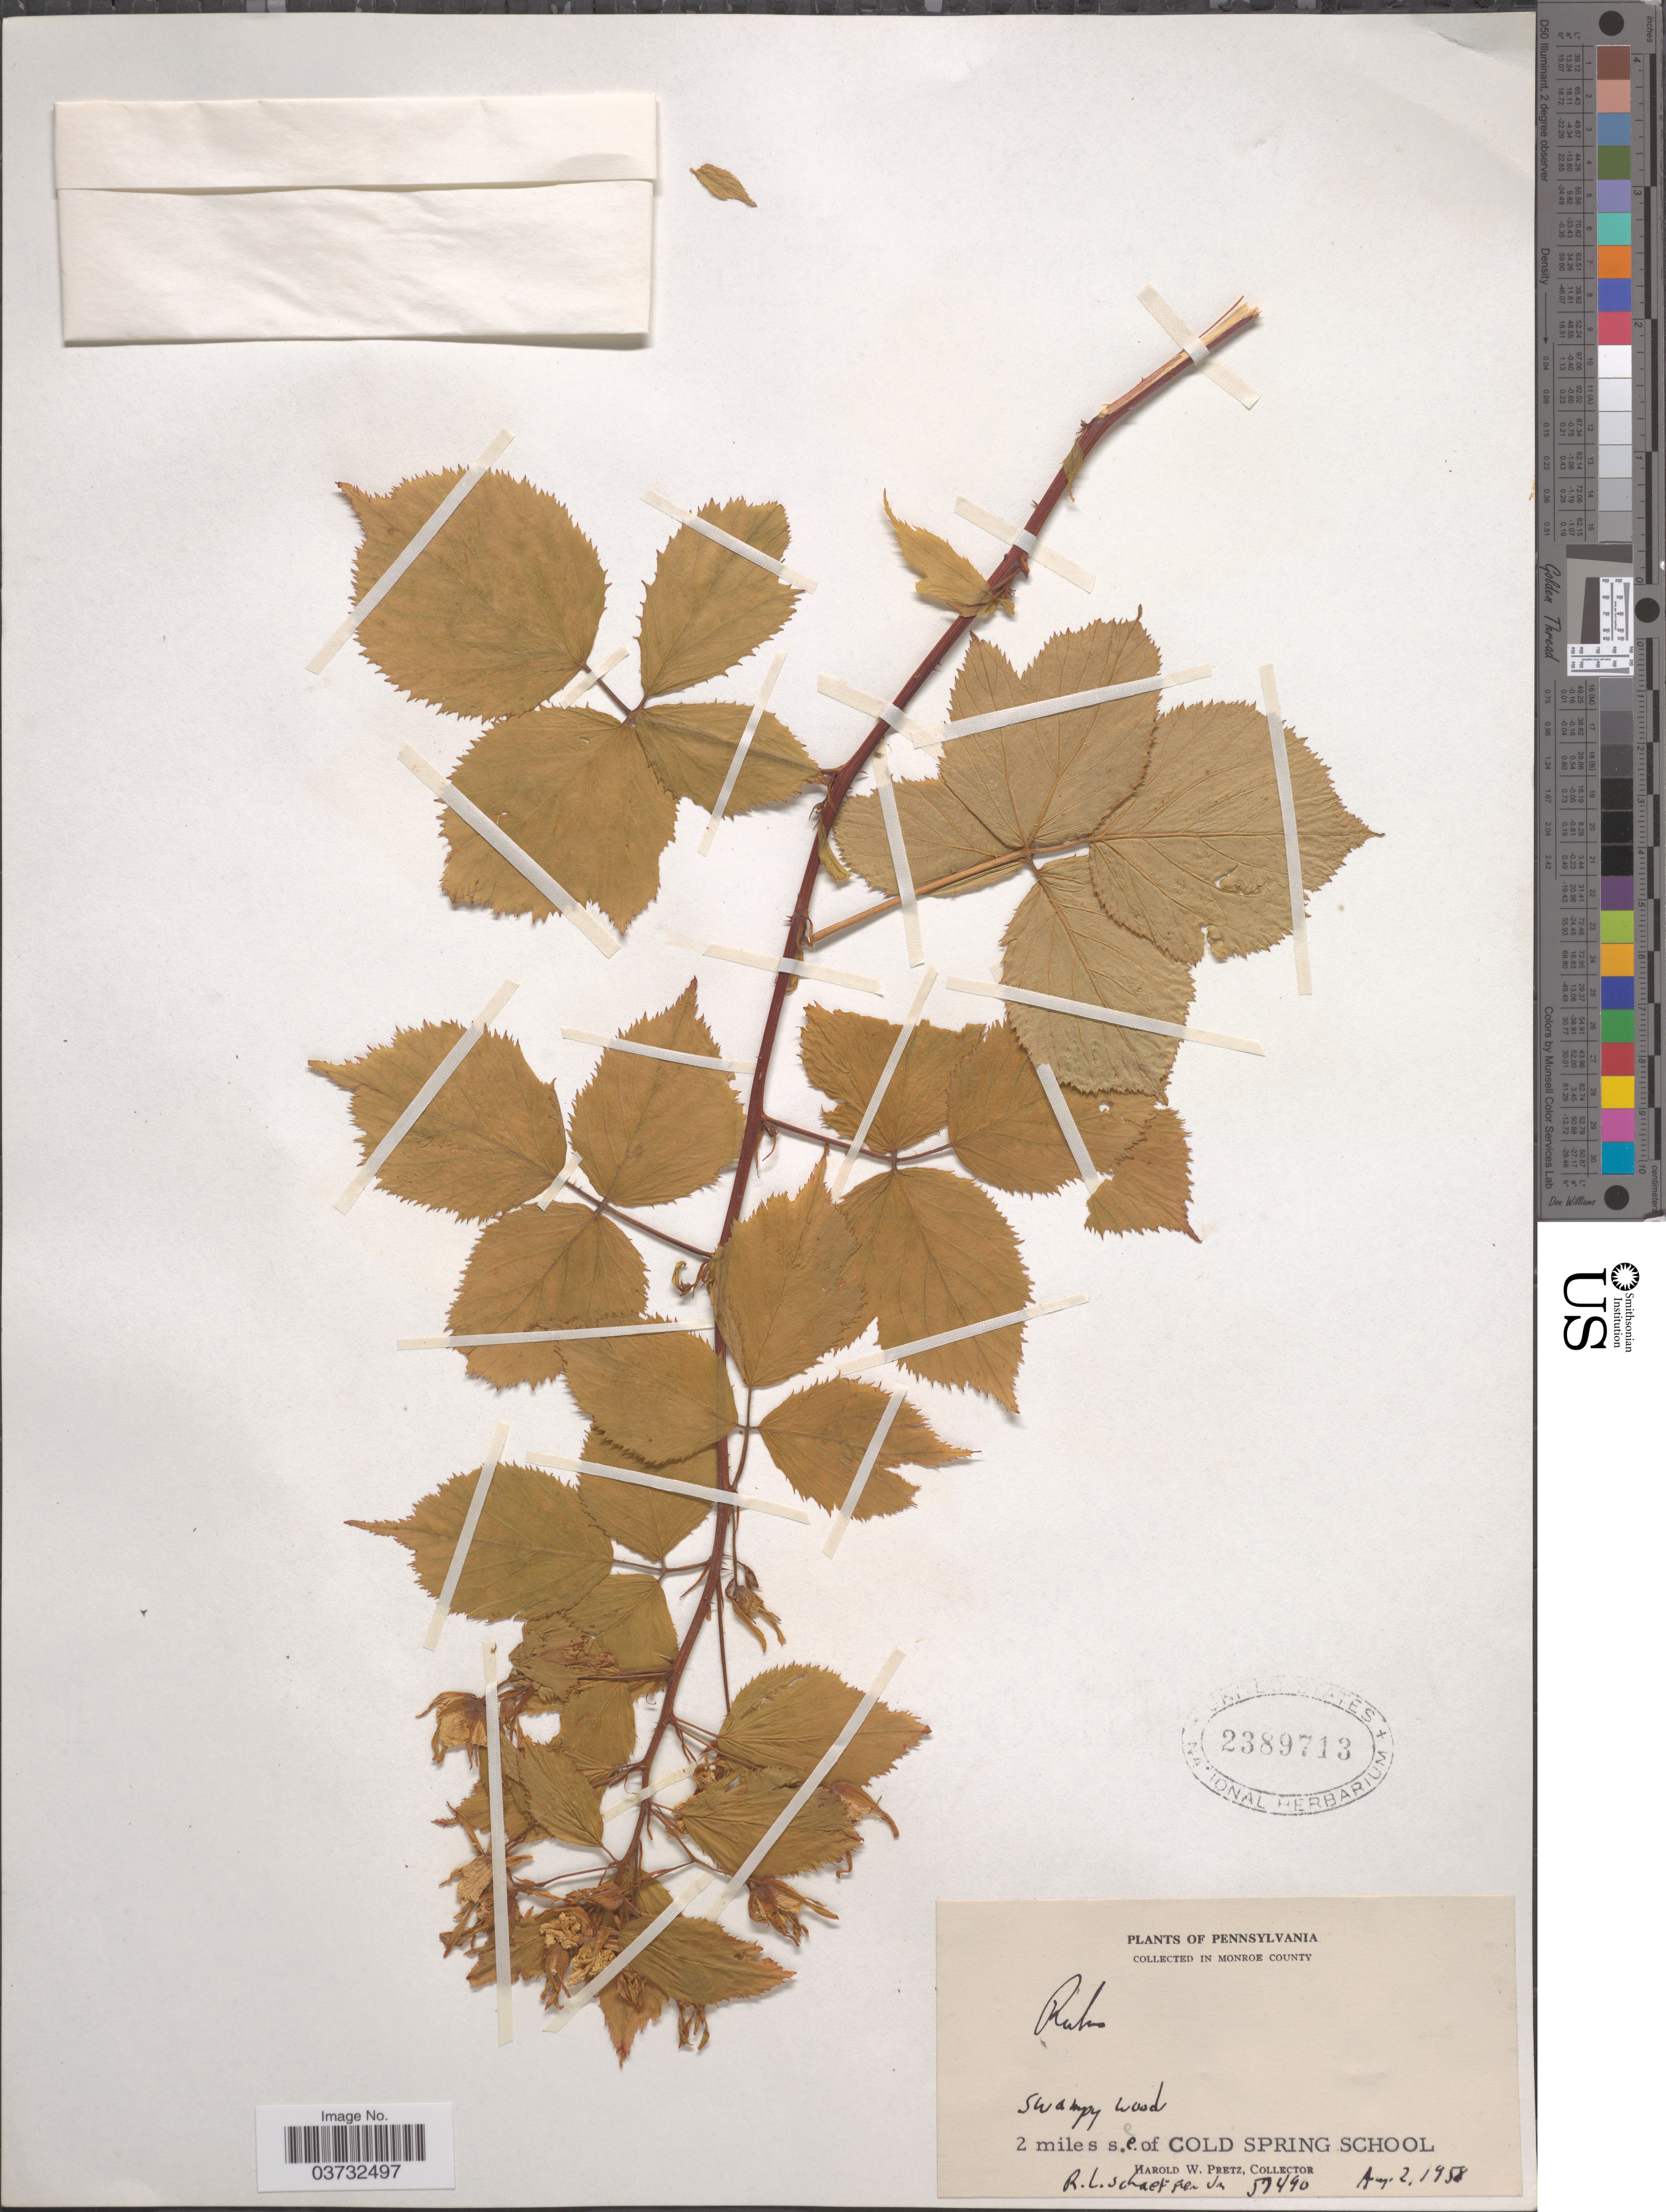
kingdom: Plantae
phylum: Tracheophyta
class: Magnoliopsida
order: Rosales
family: Rosaceae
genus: Rubus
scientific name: Rubus sp.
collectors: H. W. Pretz & R. L. Schaeffer Jr.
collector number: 57490*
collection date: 1958-08-02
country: United States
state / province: Pennsylvania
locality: Monroe County. 2 miles s.e. of Cold Spring School.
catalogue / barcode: US 2389713